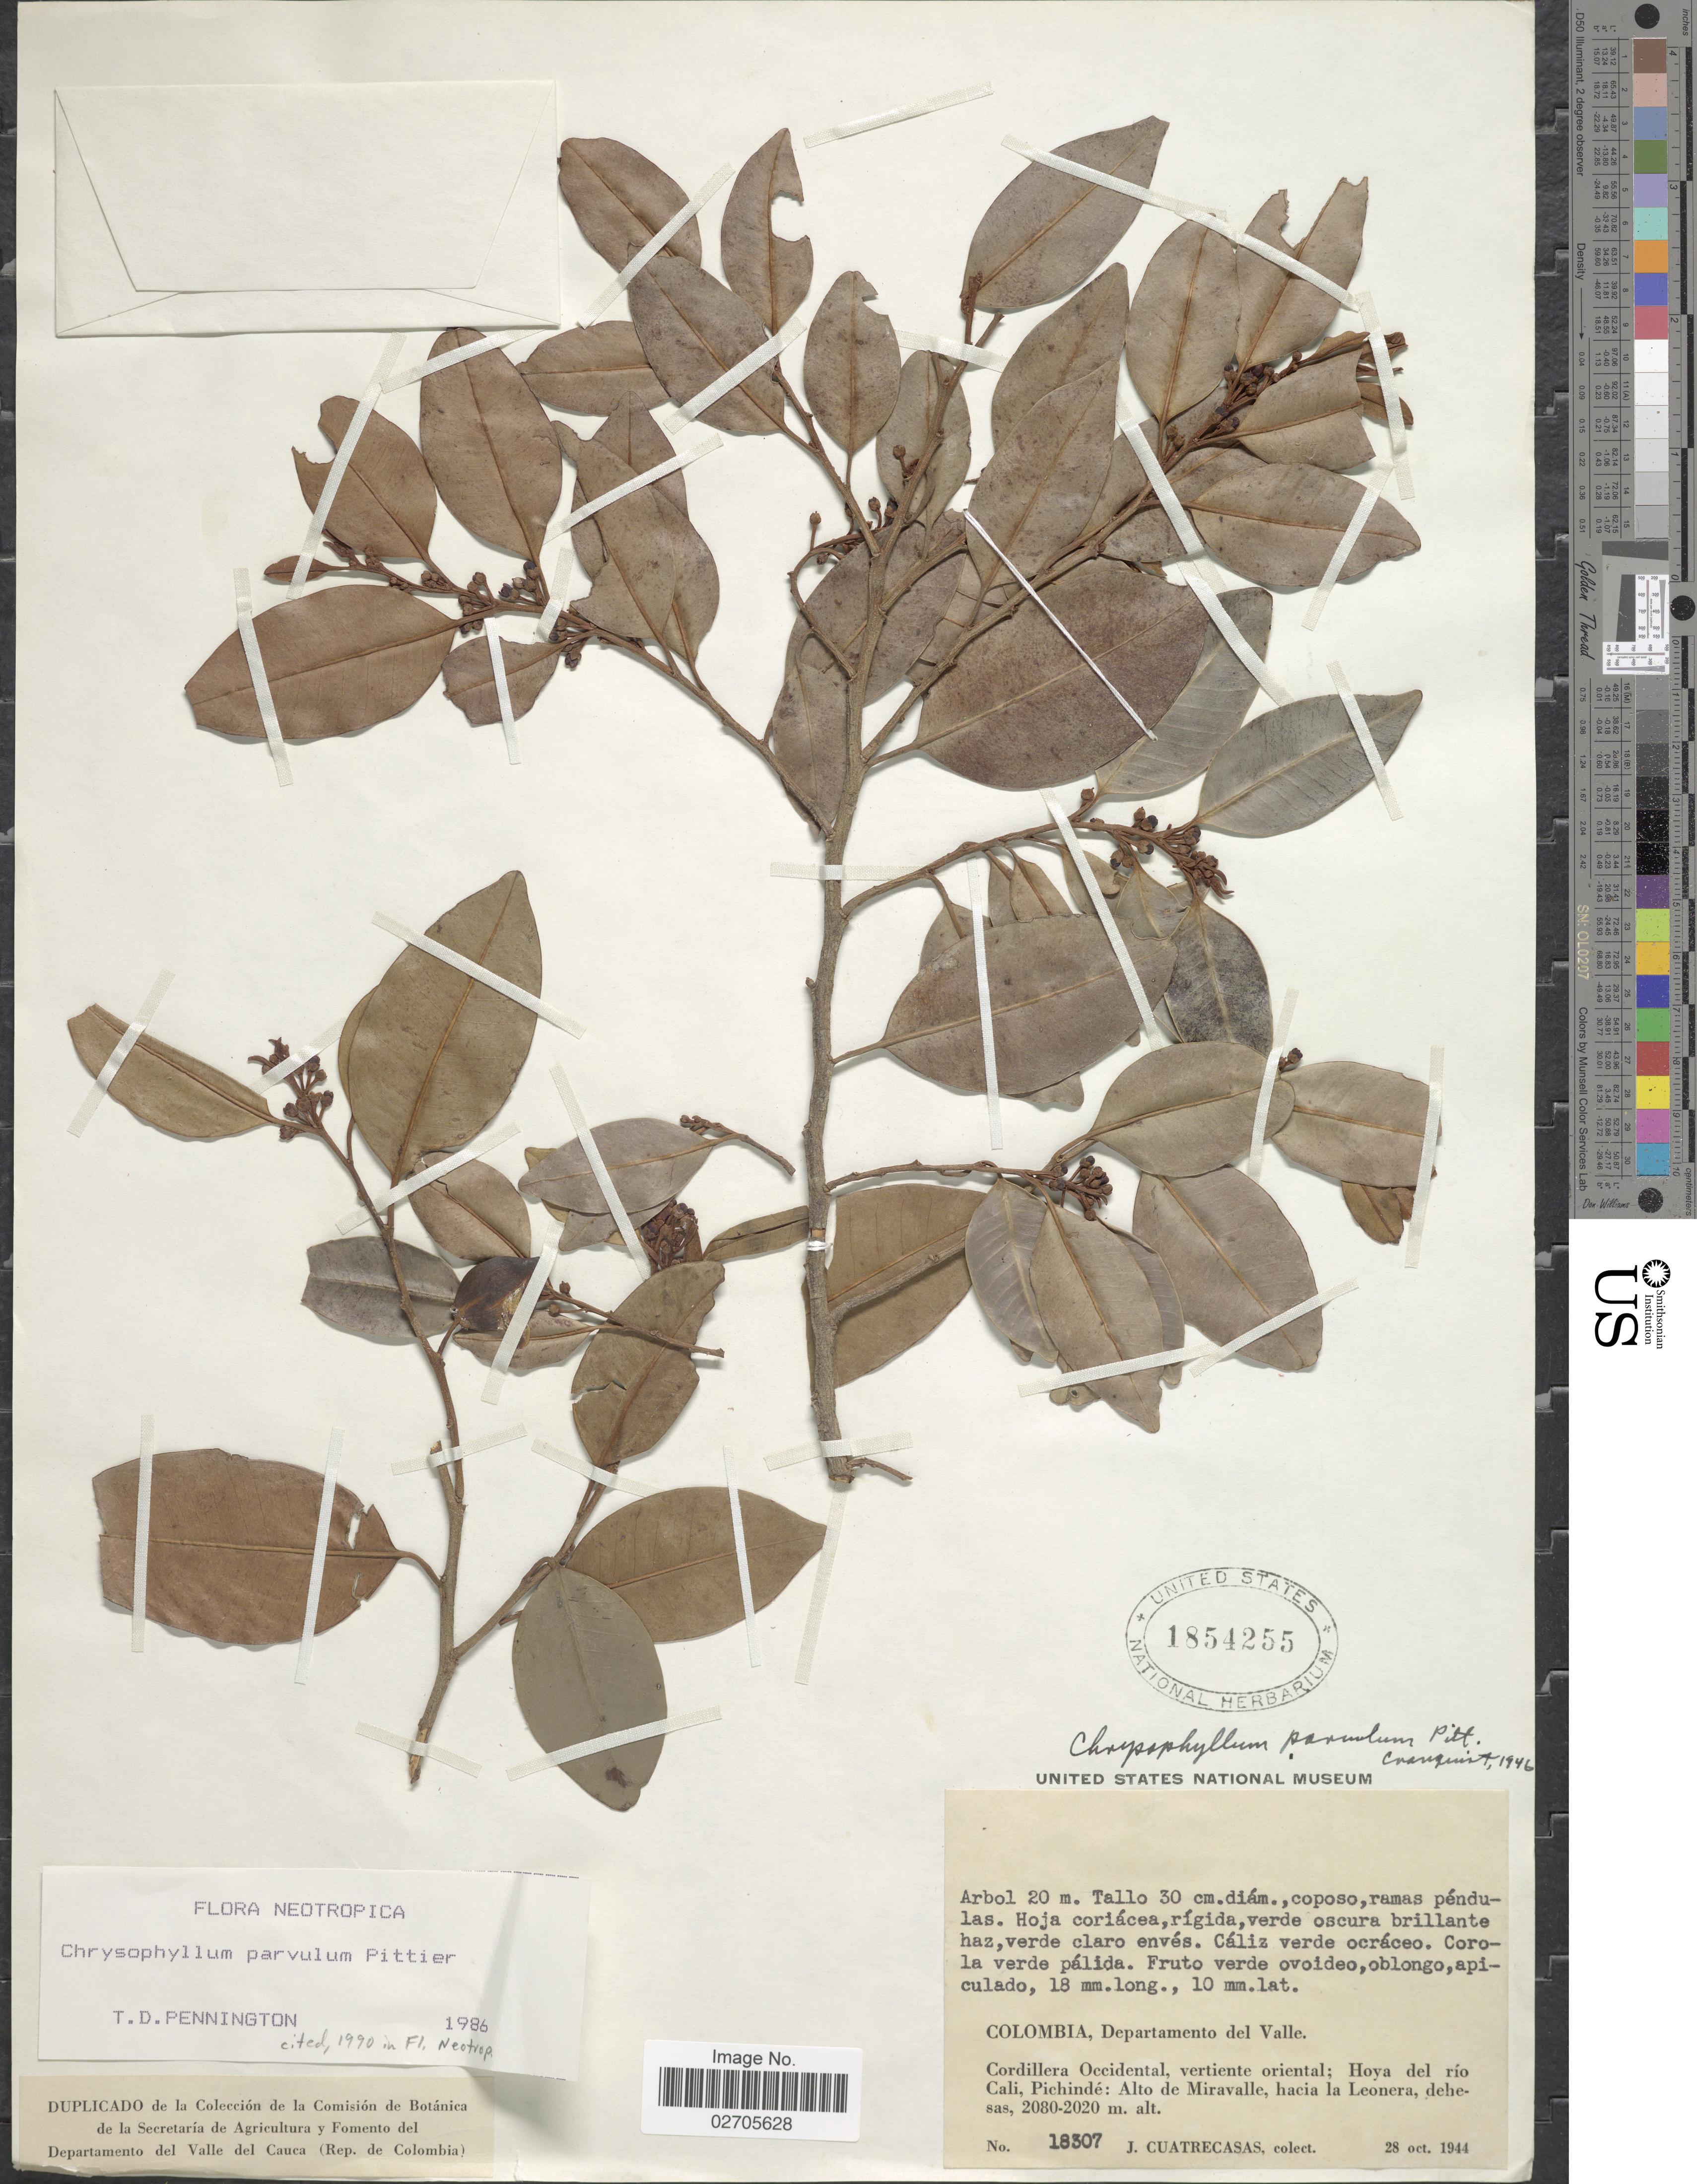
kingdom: Plantae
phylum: Tracheophyta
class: Magnoliopsida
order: Ericales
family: Sapotaceae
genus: Chrysophyllum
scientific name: Chrysophyllum parvulum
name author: Pittier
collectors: J. Cuatrecasas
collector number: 18307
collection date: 1944-10-28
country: Colombia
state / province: Valle del Cauca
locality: Departamento del Valle, Cordillera Occidental, vertiente oriental; Hoya del río Cali, Pichindé: Alto de Miravalle, hacia la Leonera, debesas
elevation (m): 2020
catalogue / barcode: US 1854255